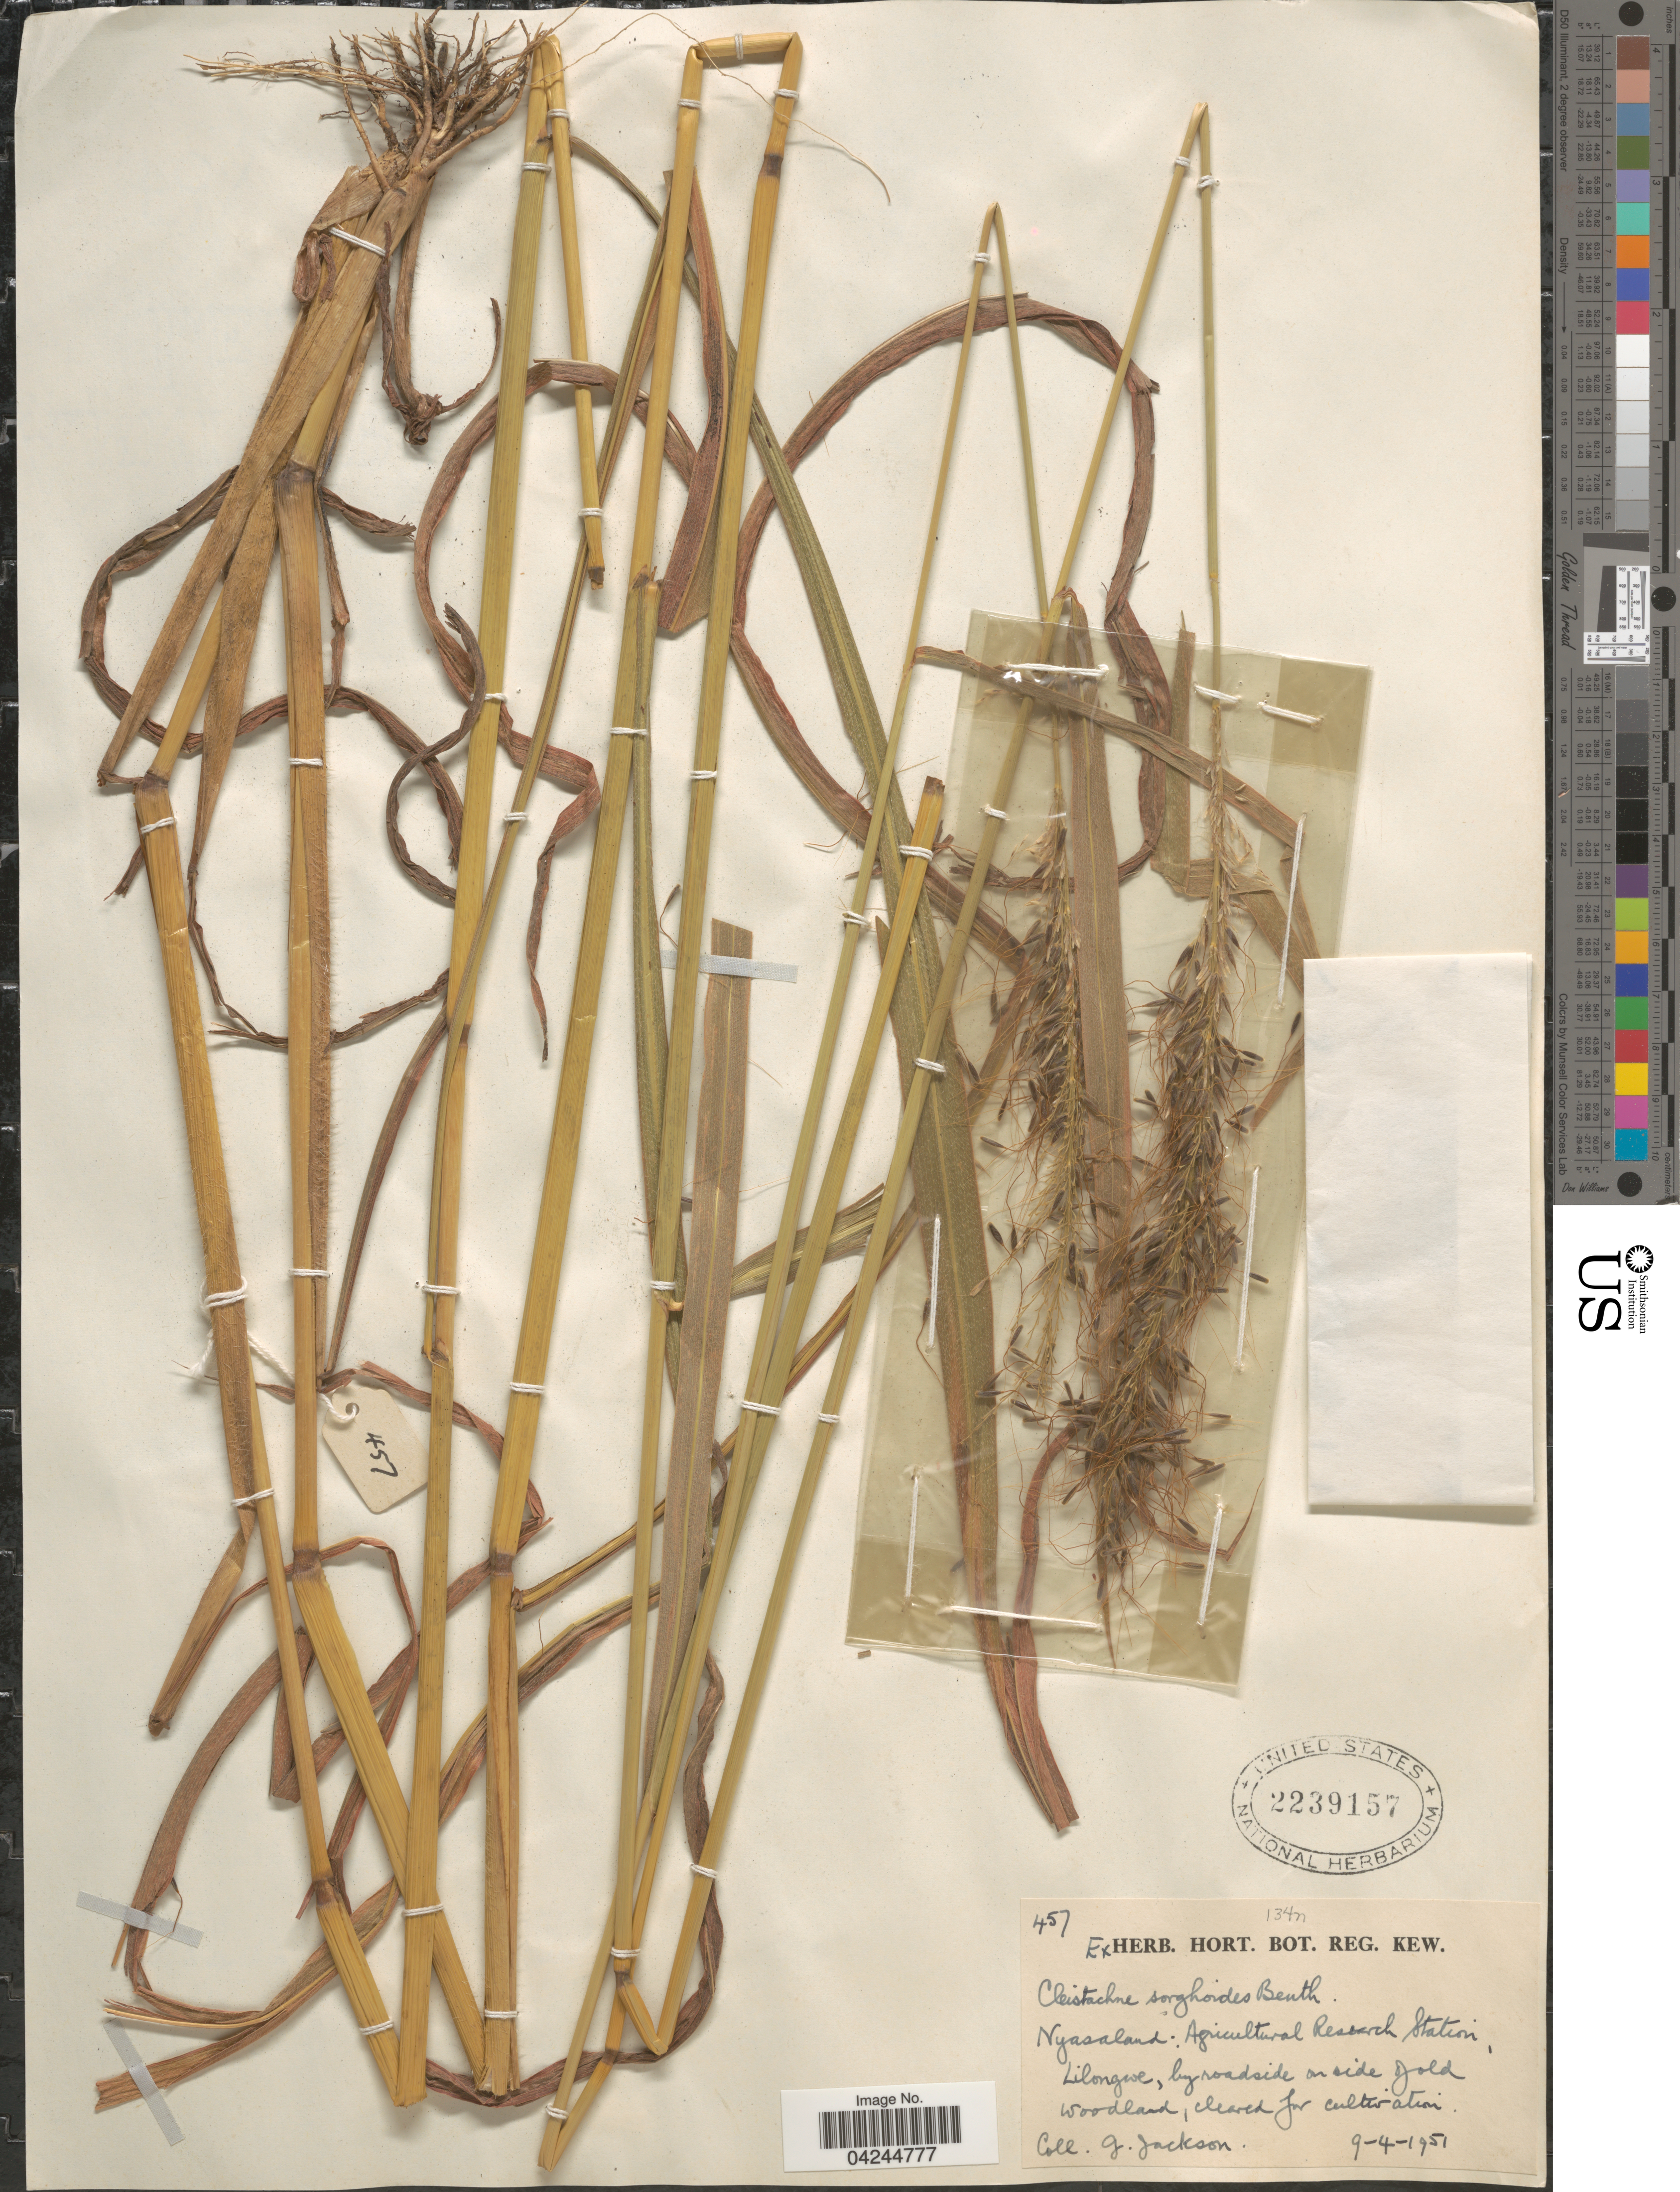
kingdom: Plantae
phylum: Tracheophyta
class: Liliopsida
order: Poales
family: Poaceae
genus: Cleistachne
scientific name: Cleistachne sorghoides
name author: Benth.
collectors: G. Jackson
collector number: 457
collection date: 1951-04-09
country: Malawi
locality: Nyasaland: Agricultural Research Station, Lilongwe, by roadside on side of old woodland, cleared for cultivation.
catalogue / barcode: US 2239157